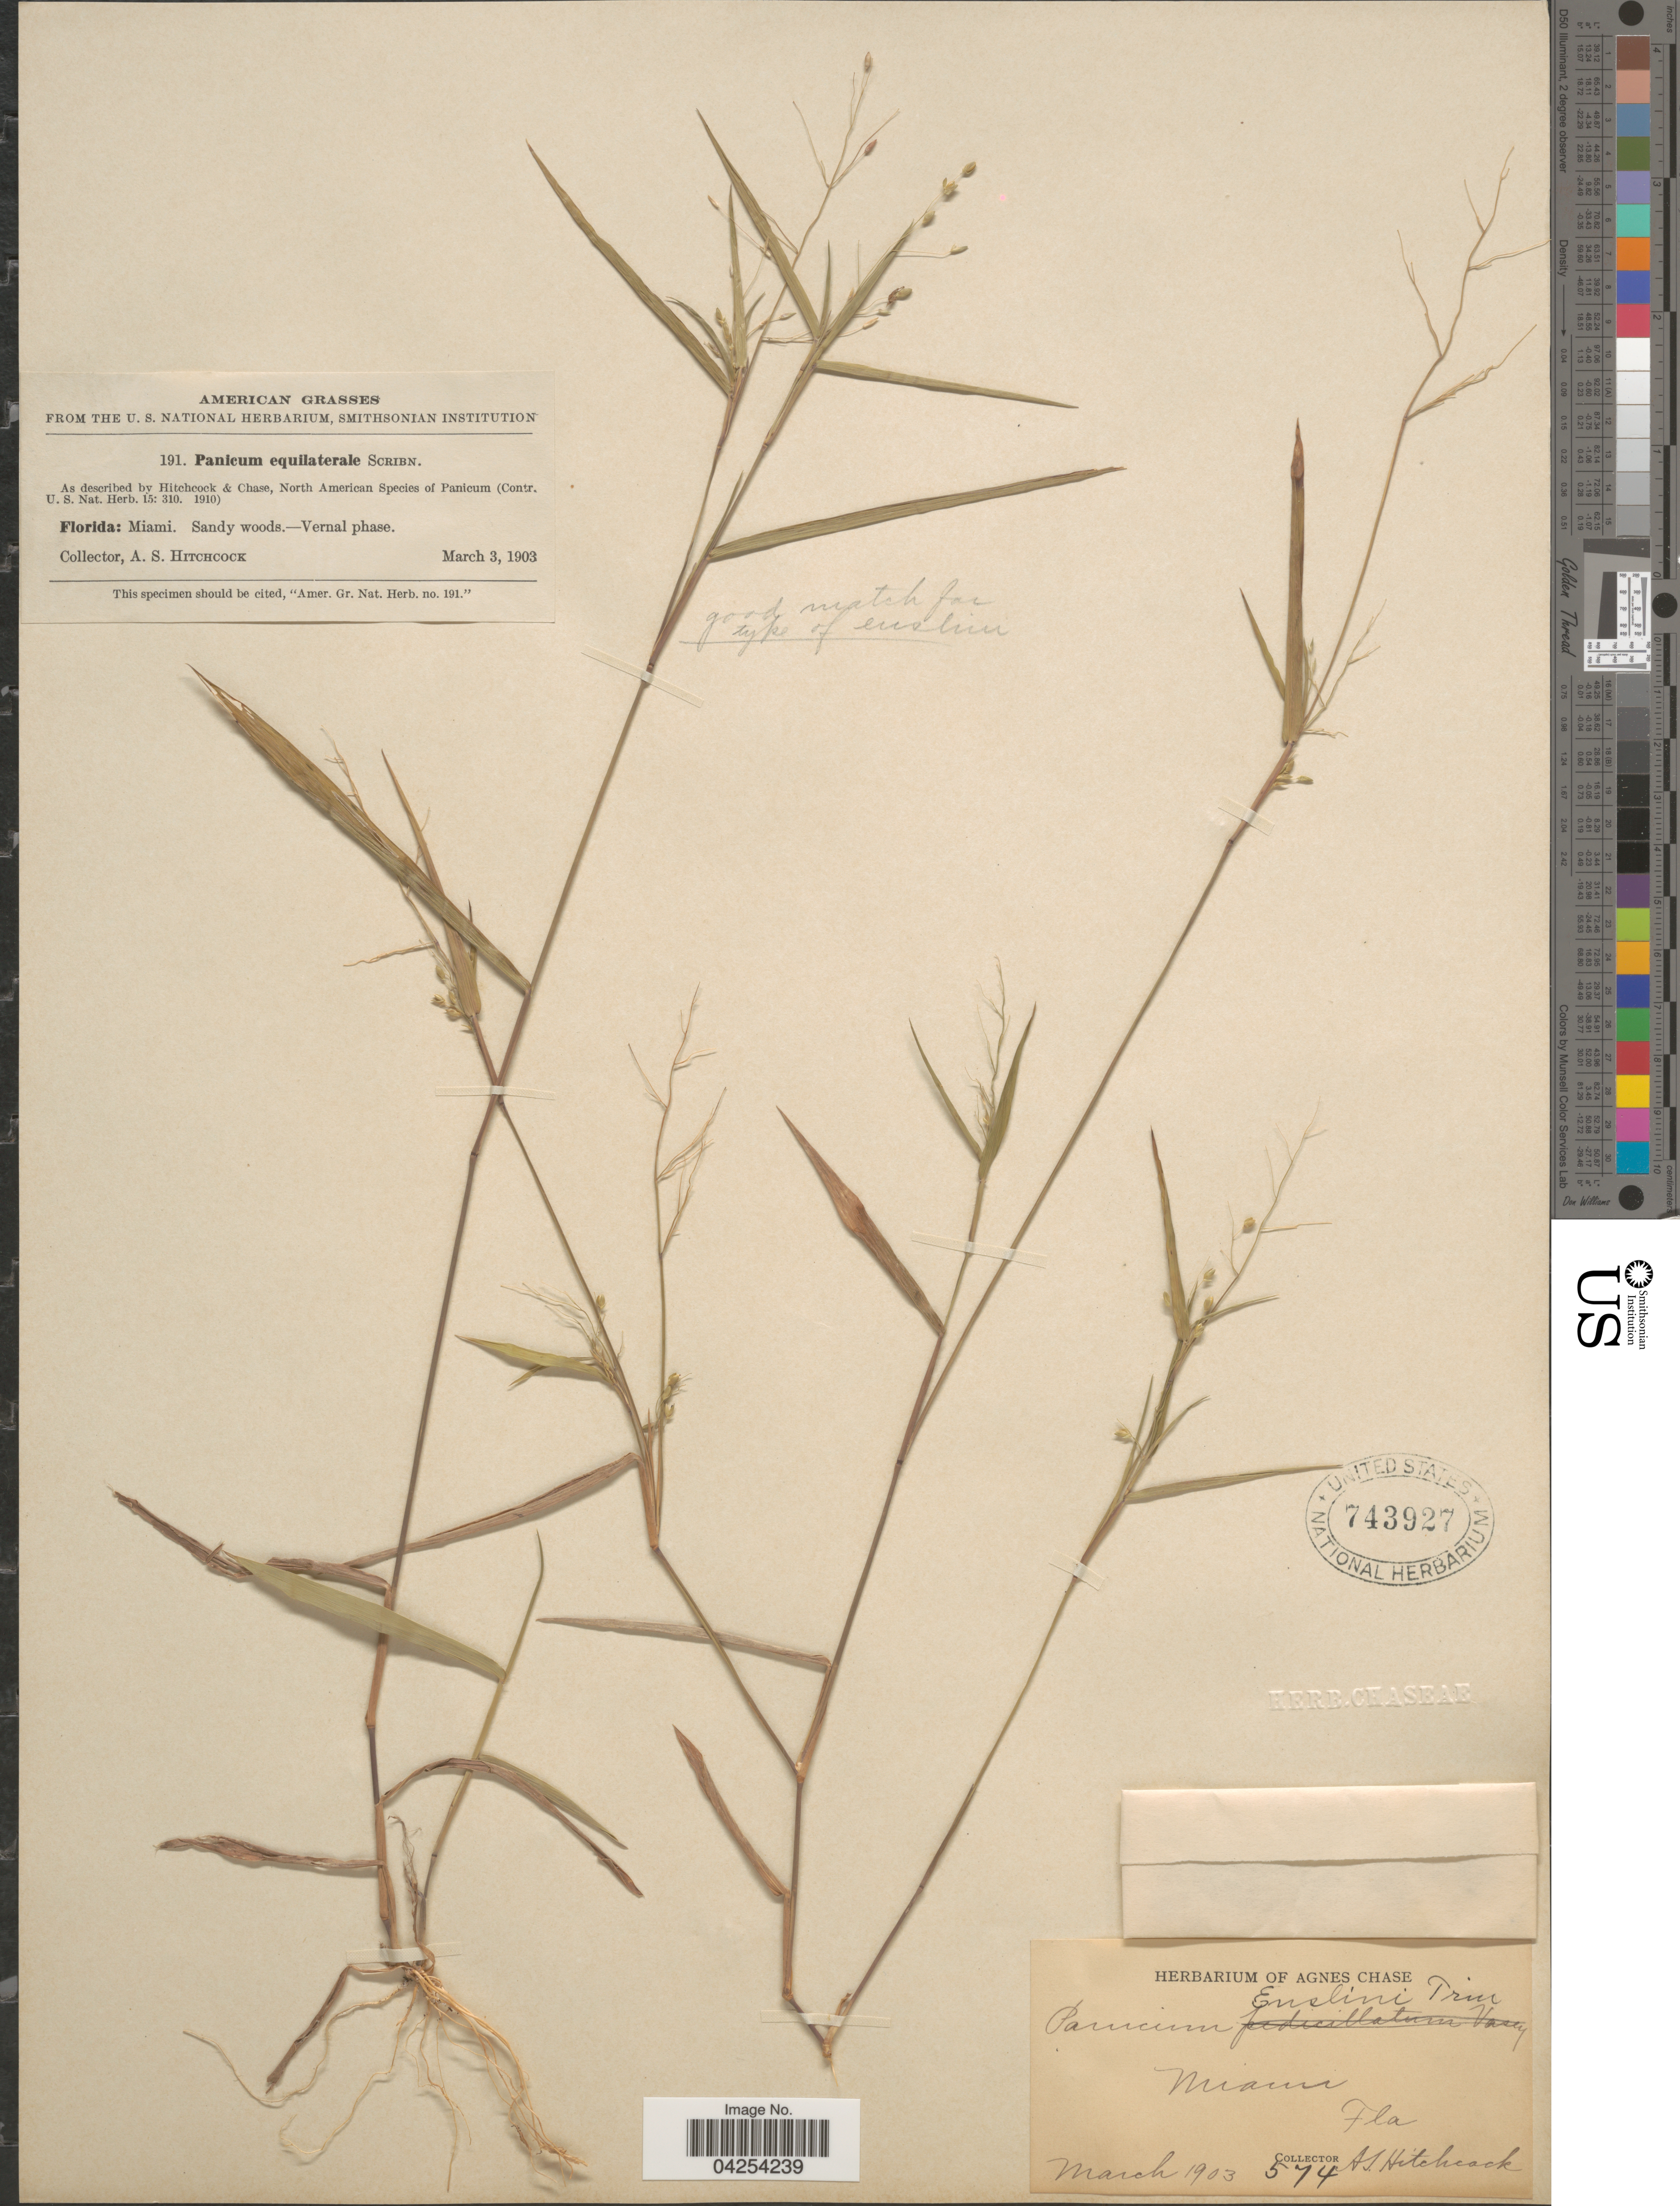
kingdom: Plantae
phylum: Tracheophyta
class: Liliopsida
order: Poales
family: Poaceae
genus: Dichanthelium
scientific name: Dichanthelium commutatum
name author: (Schult.) Gould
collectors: A. S. Hitchcock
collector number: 574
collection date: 1903-03-03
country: United States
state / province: Florida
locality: Miami.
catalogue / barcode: US 743927